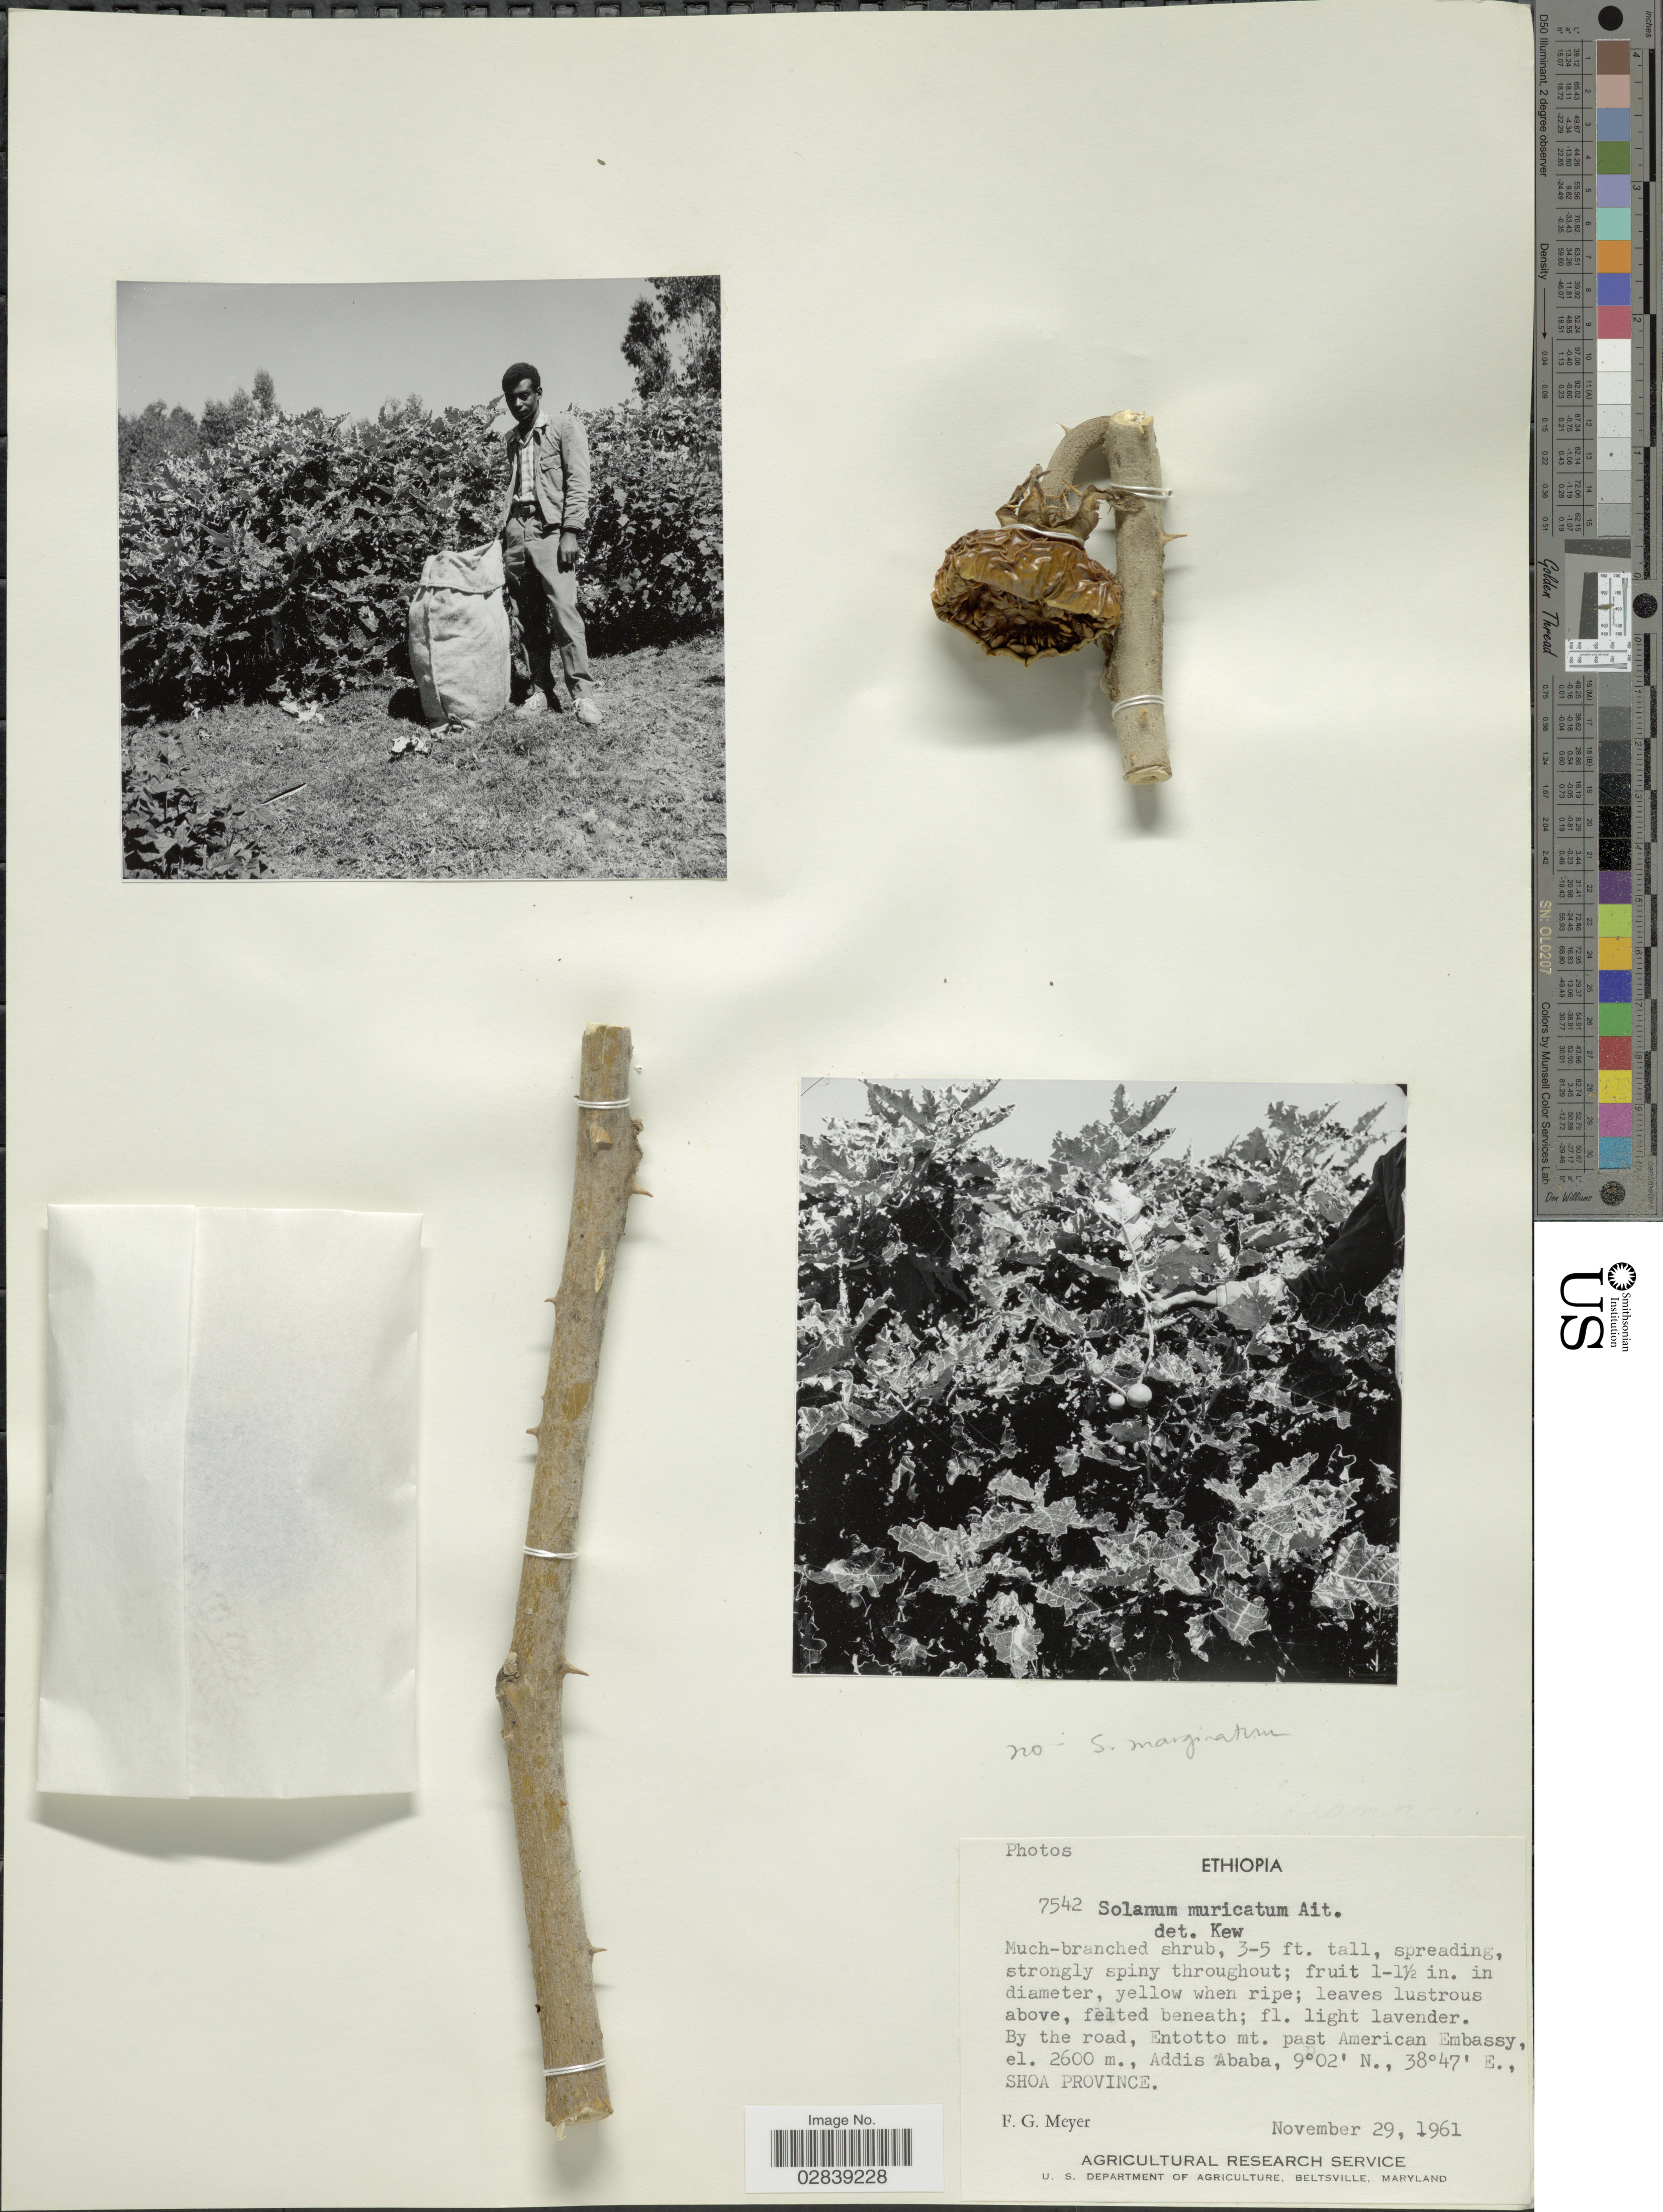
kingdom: Plantae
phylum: Tracheophyta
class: Magnoliopsida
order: Solanales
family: Solanaceae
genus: Solanum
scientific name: Solanum muricatum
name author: Aiton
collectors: F. G. Meyer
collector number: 7542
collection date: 1961-11-29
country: Ethiopia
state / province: Addis Ababa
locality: By the road, Entotto mt. past American Embassy, Addis Ababa, Shoa Province.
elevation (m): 2600